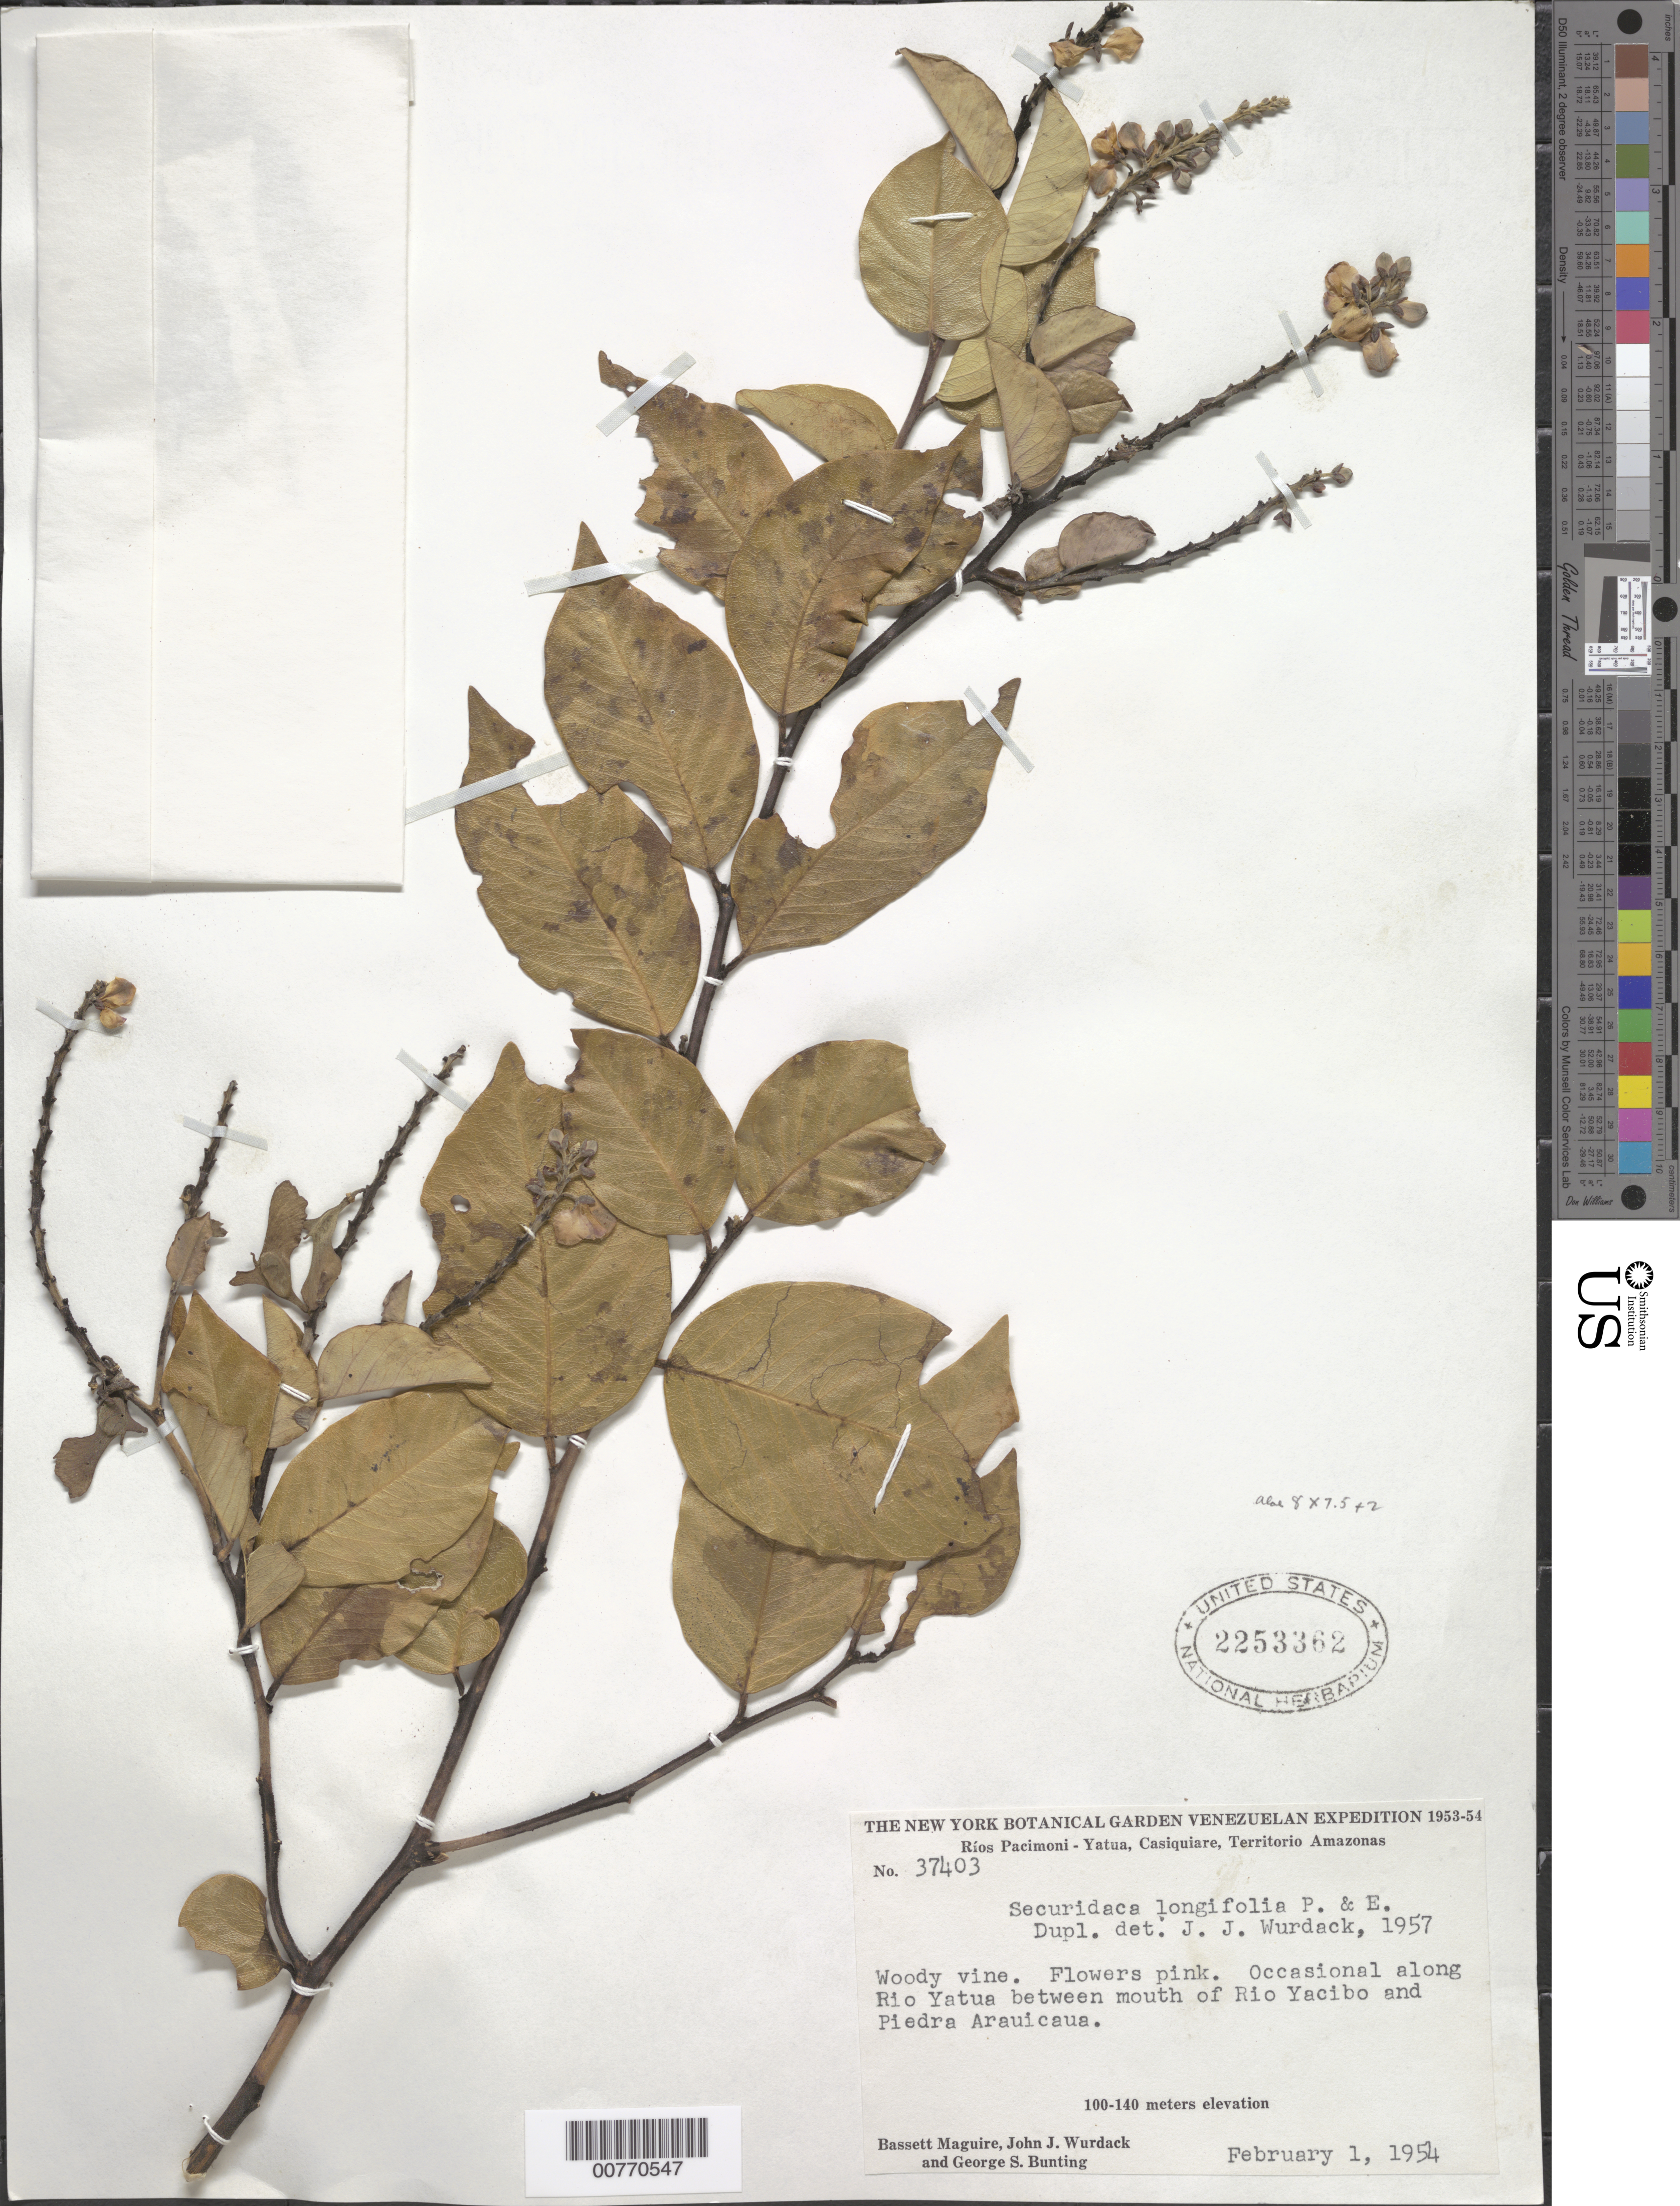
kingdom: Plantae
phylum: Tracheophyta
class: Magnoliopsida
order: Fabales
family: Polygalaceae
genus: Securidaca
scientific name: Securidaca longifolia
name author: Poepp. & Endl.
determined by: Wurdack, John J., (US), US (UNITED STATES)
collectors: B. Maguire, J. J. Wurdack & G. S. Bunting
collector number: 37403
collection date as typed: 1-Feb-54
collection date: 1954-02-01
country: Venezuela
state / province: Amazonas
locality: Río Yatua, between mouth of Río Yacibo and Piedra Arauicaua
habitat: Along river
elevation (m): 100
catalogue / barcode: US 2253362